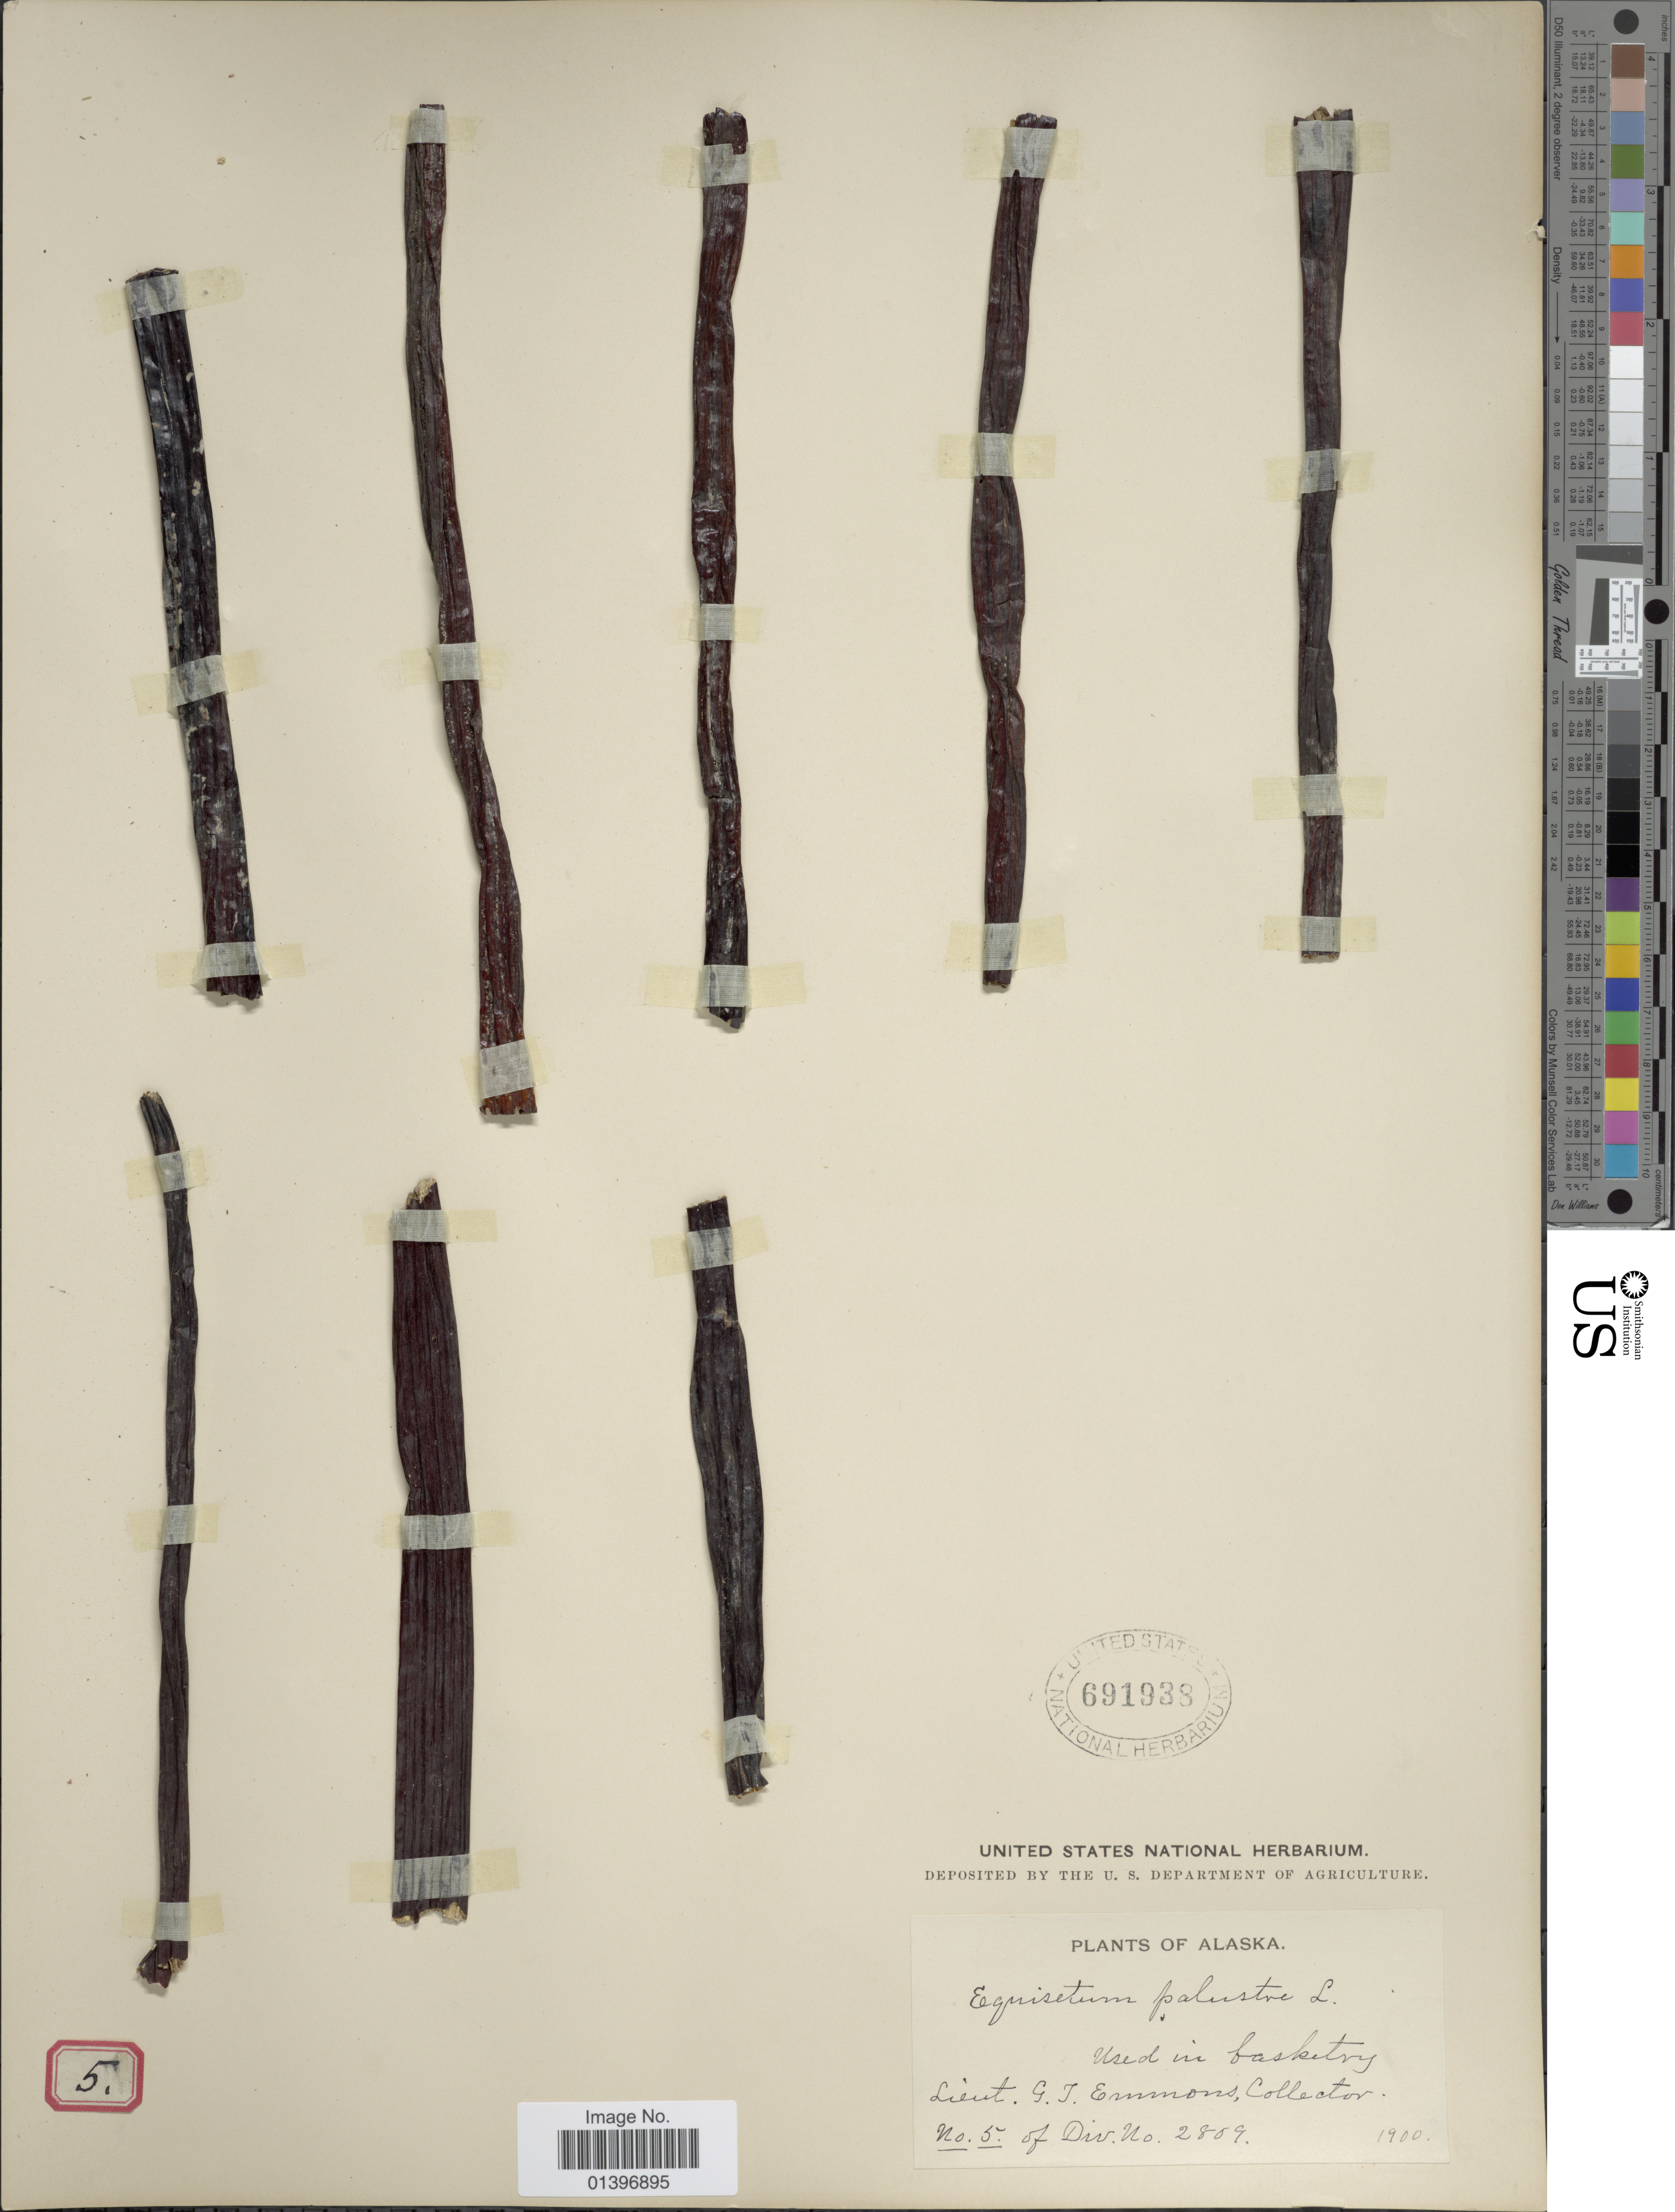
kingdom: Plantae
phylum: Tracheophyta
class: Polypodiopsida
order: Equisetales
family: Equisetaceae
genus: Equisetum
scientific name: Equisetum palustre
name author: L.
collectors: G. Emmons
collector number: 5/2809*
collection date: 1900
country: United States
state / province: Alaska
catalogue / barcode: US 691938